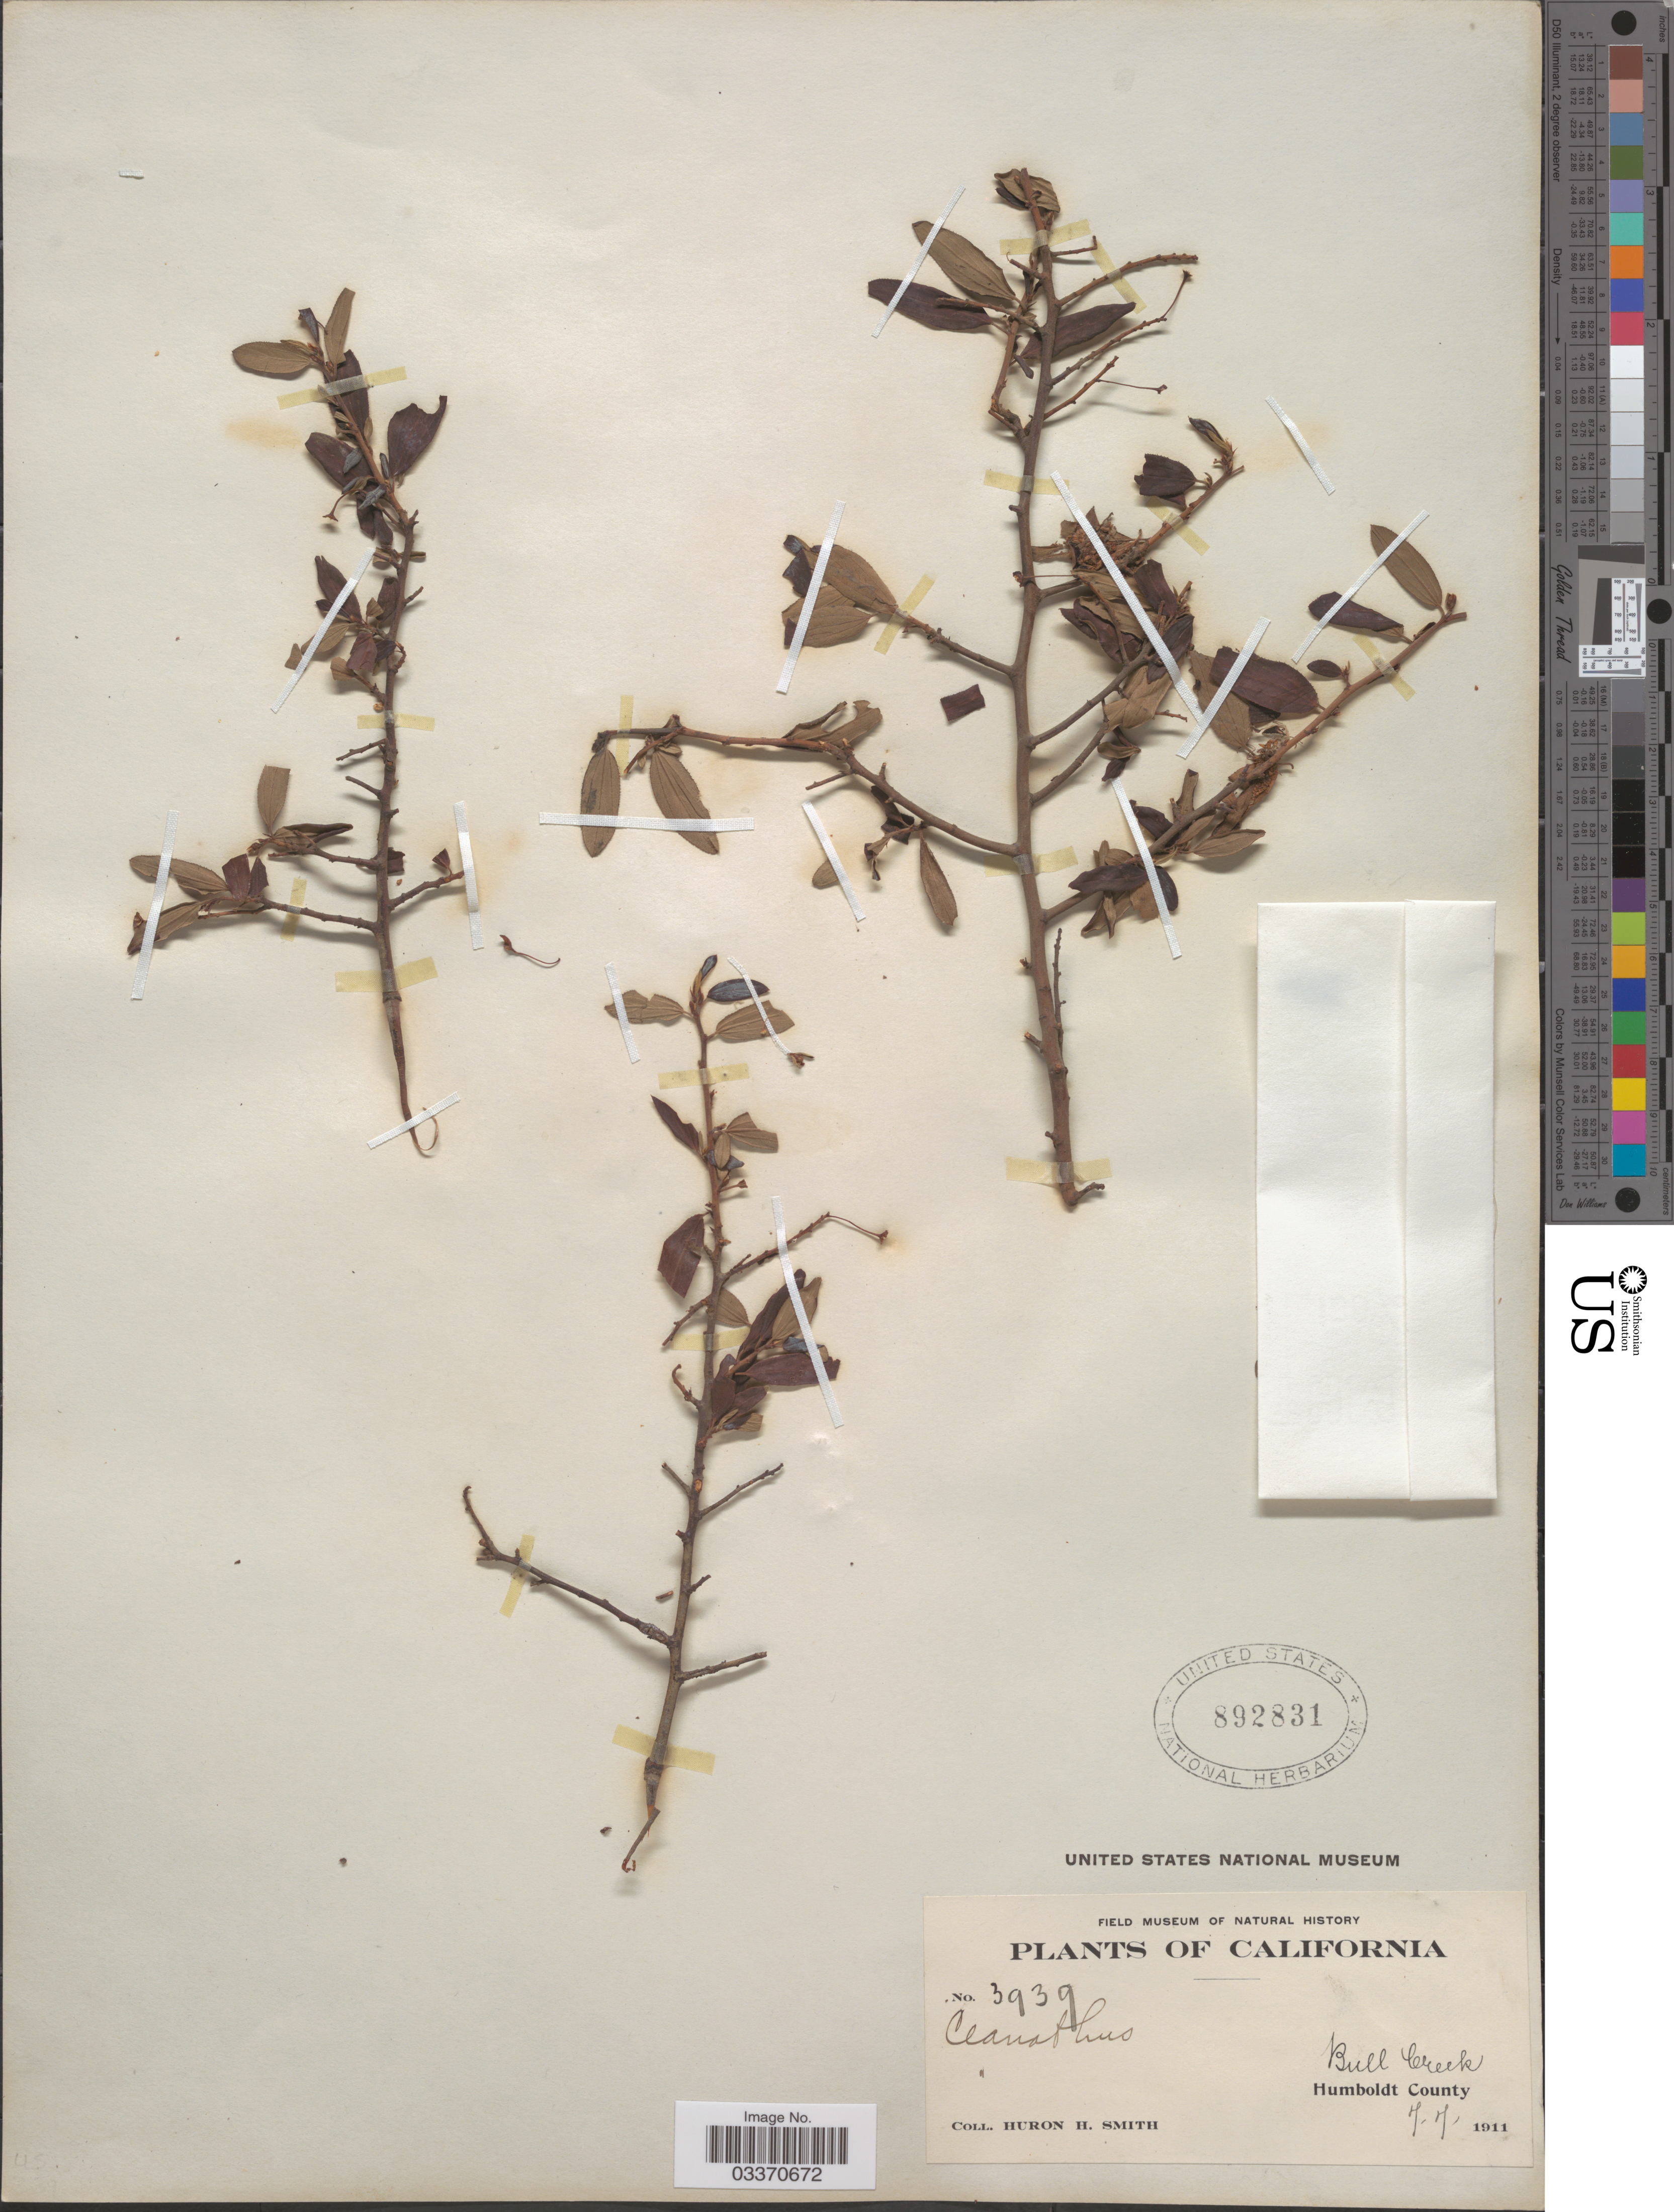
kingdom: Plantae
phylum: Tracheophyta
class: Magnoliopsida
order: Rosales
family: Rhamnaceae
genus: Ceanothus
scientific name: Ceanothus sp.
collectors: Huron H. Smith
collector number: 3939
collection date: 1911-07-07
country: United States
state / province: California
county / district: Humboldt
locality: Bull Creek. Humboldt County.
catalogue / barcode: US 892831